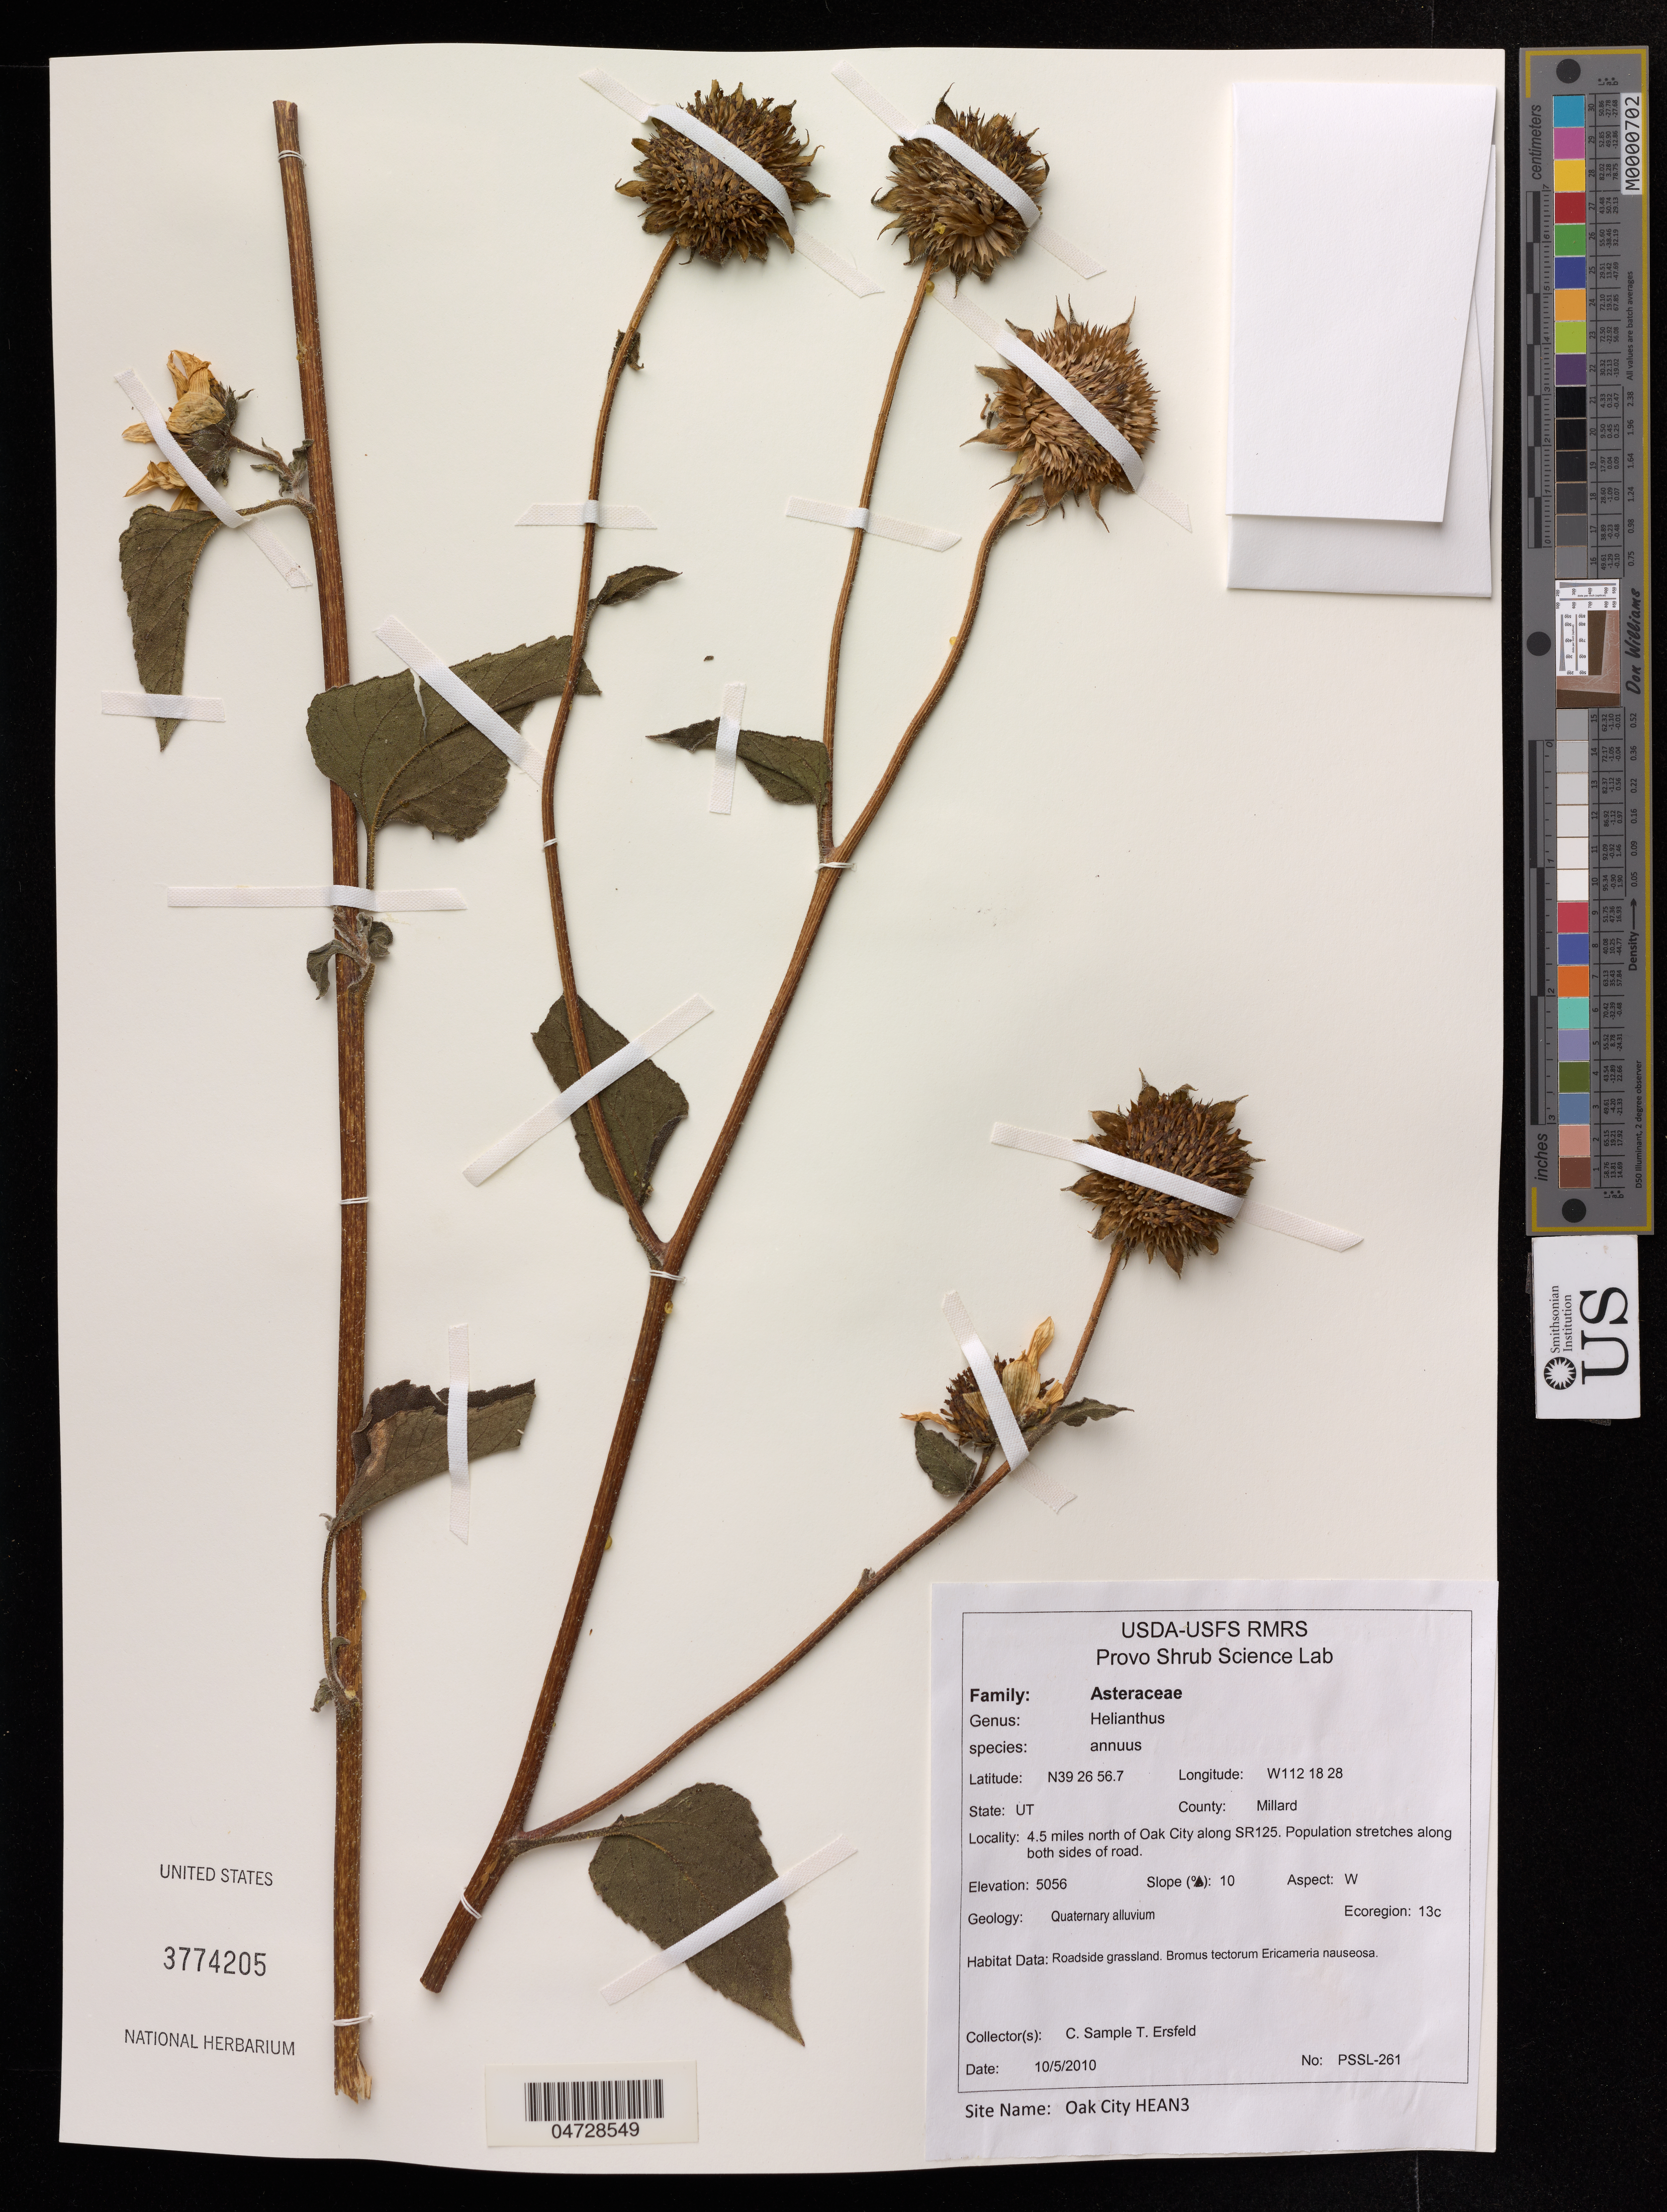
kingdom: Plantae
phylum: Tracheophyta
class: Magnoliopsida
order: Asterales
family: Asteraceae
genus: Helianthus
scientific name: Helianthus annuus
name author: L.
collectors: C. Sample & T. Ersfeld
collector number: PSSL-261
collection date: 2010-10-05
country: United States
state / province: Utah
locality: Millard, 4.5 miles north of Oak City along SR125.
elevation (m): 1541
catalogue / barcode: US 3774205